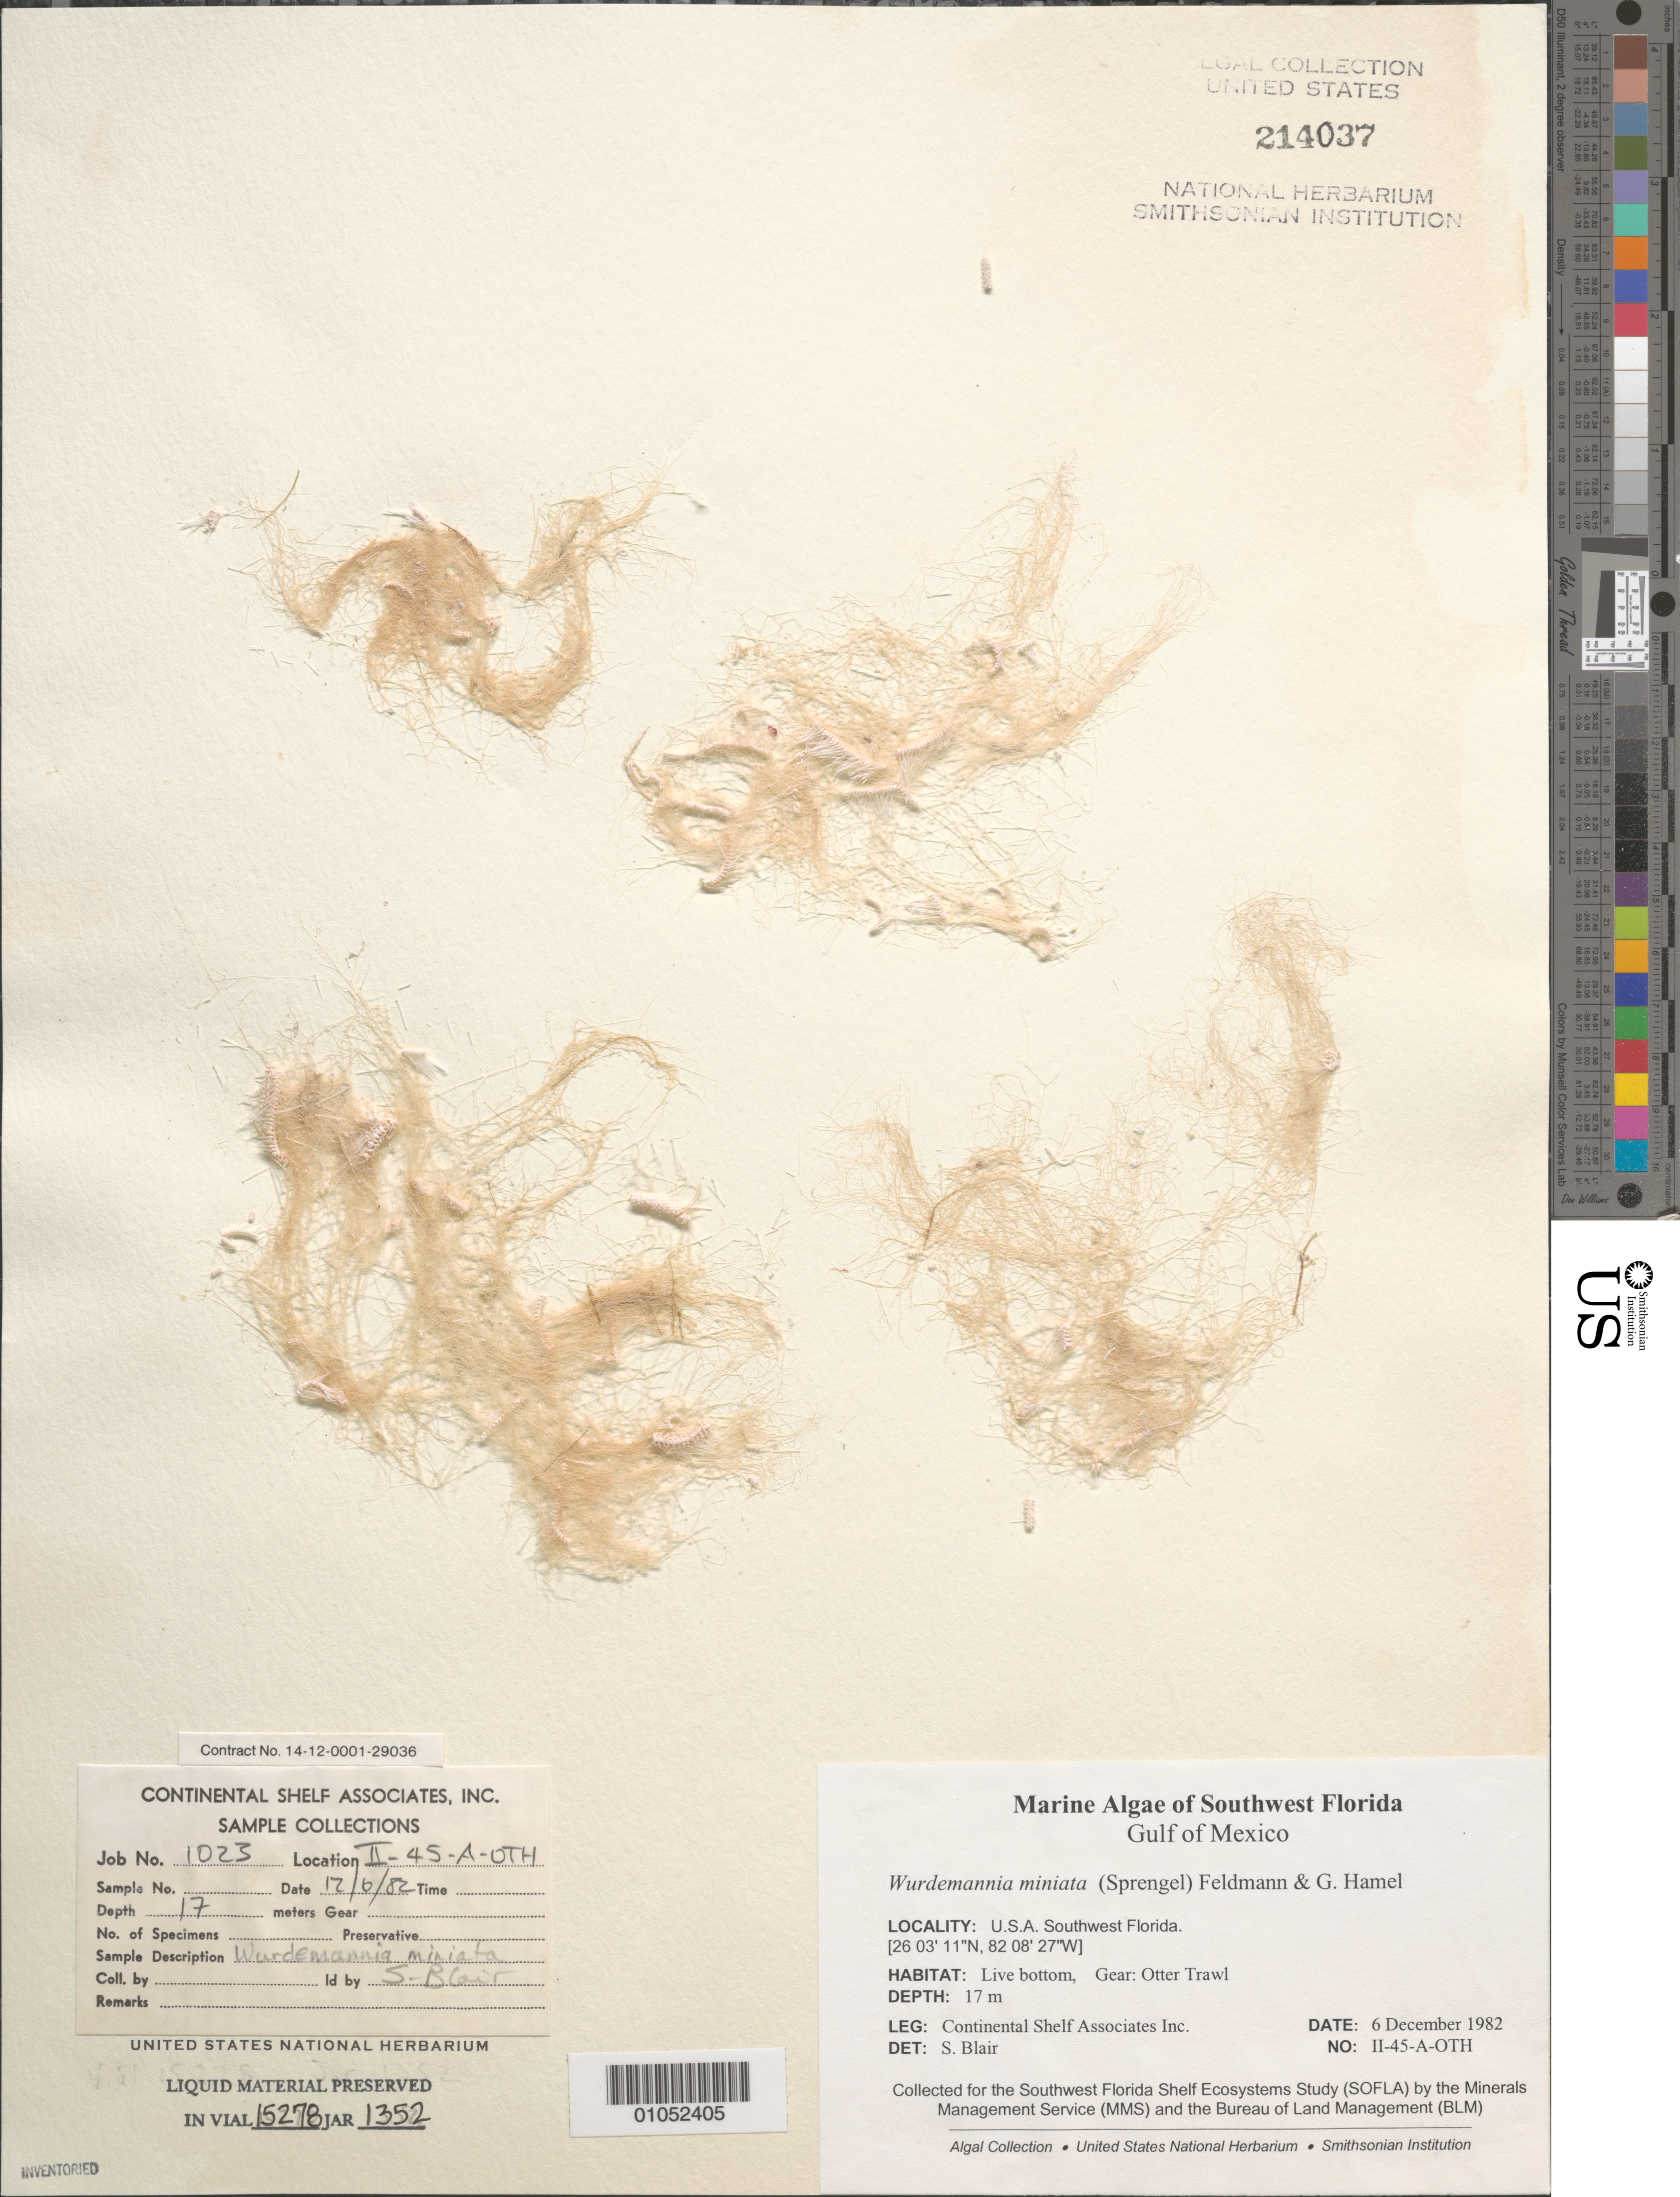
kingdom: Plantae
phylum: Rhodophyta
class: Florideophyceae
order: Gigartinales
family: Solieriaceae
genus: Wurdemannia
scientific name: Wurdemannia miniata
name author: (Spreng.) Feldmann & G. Hamel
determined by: Blair, S. M.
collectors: Continental Shelf Associates Inc.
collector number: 1023-II-45-A-OTH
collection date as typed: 06 Dec 1982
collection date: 1982-12-06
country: United States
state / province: Florida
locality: Gulf of Mexico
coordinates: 26 03'11"N, 82 08'27"W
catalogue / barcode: US 214037